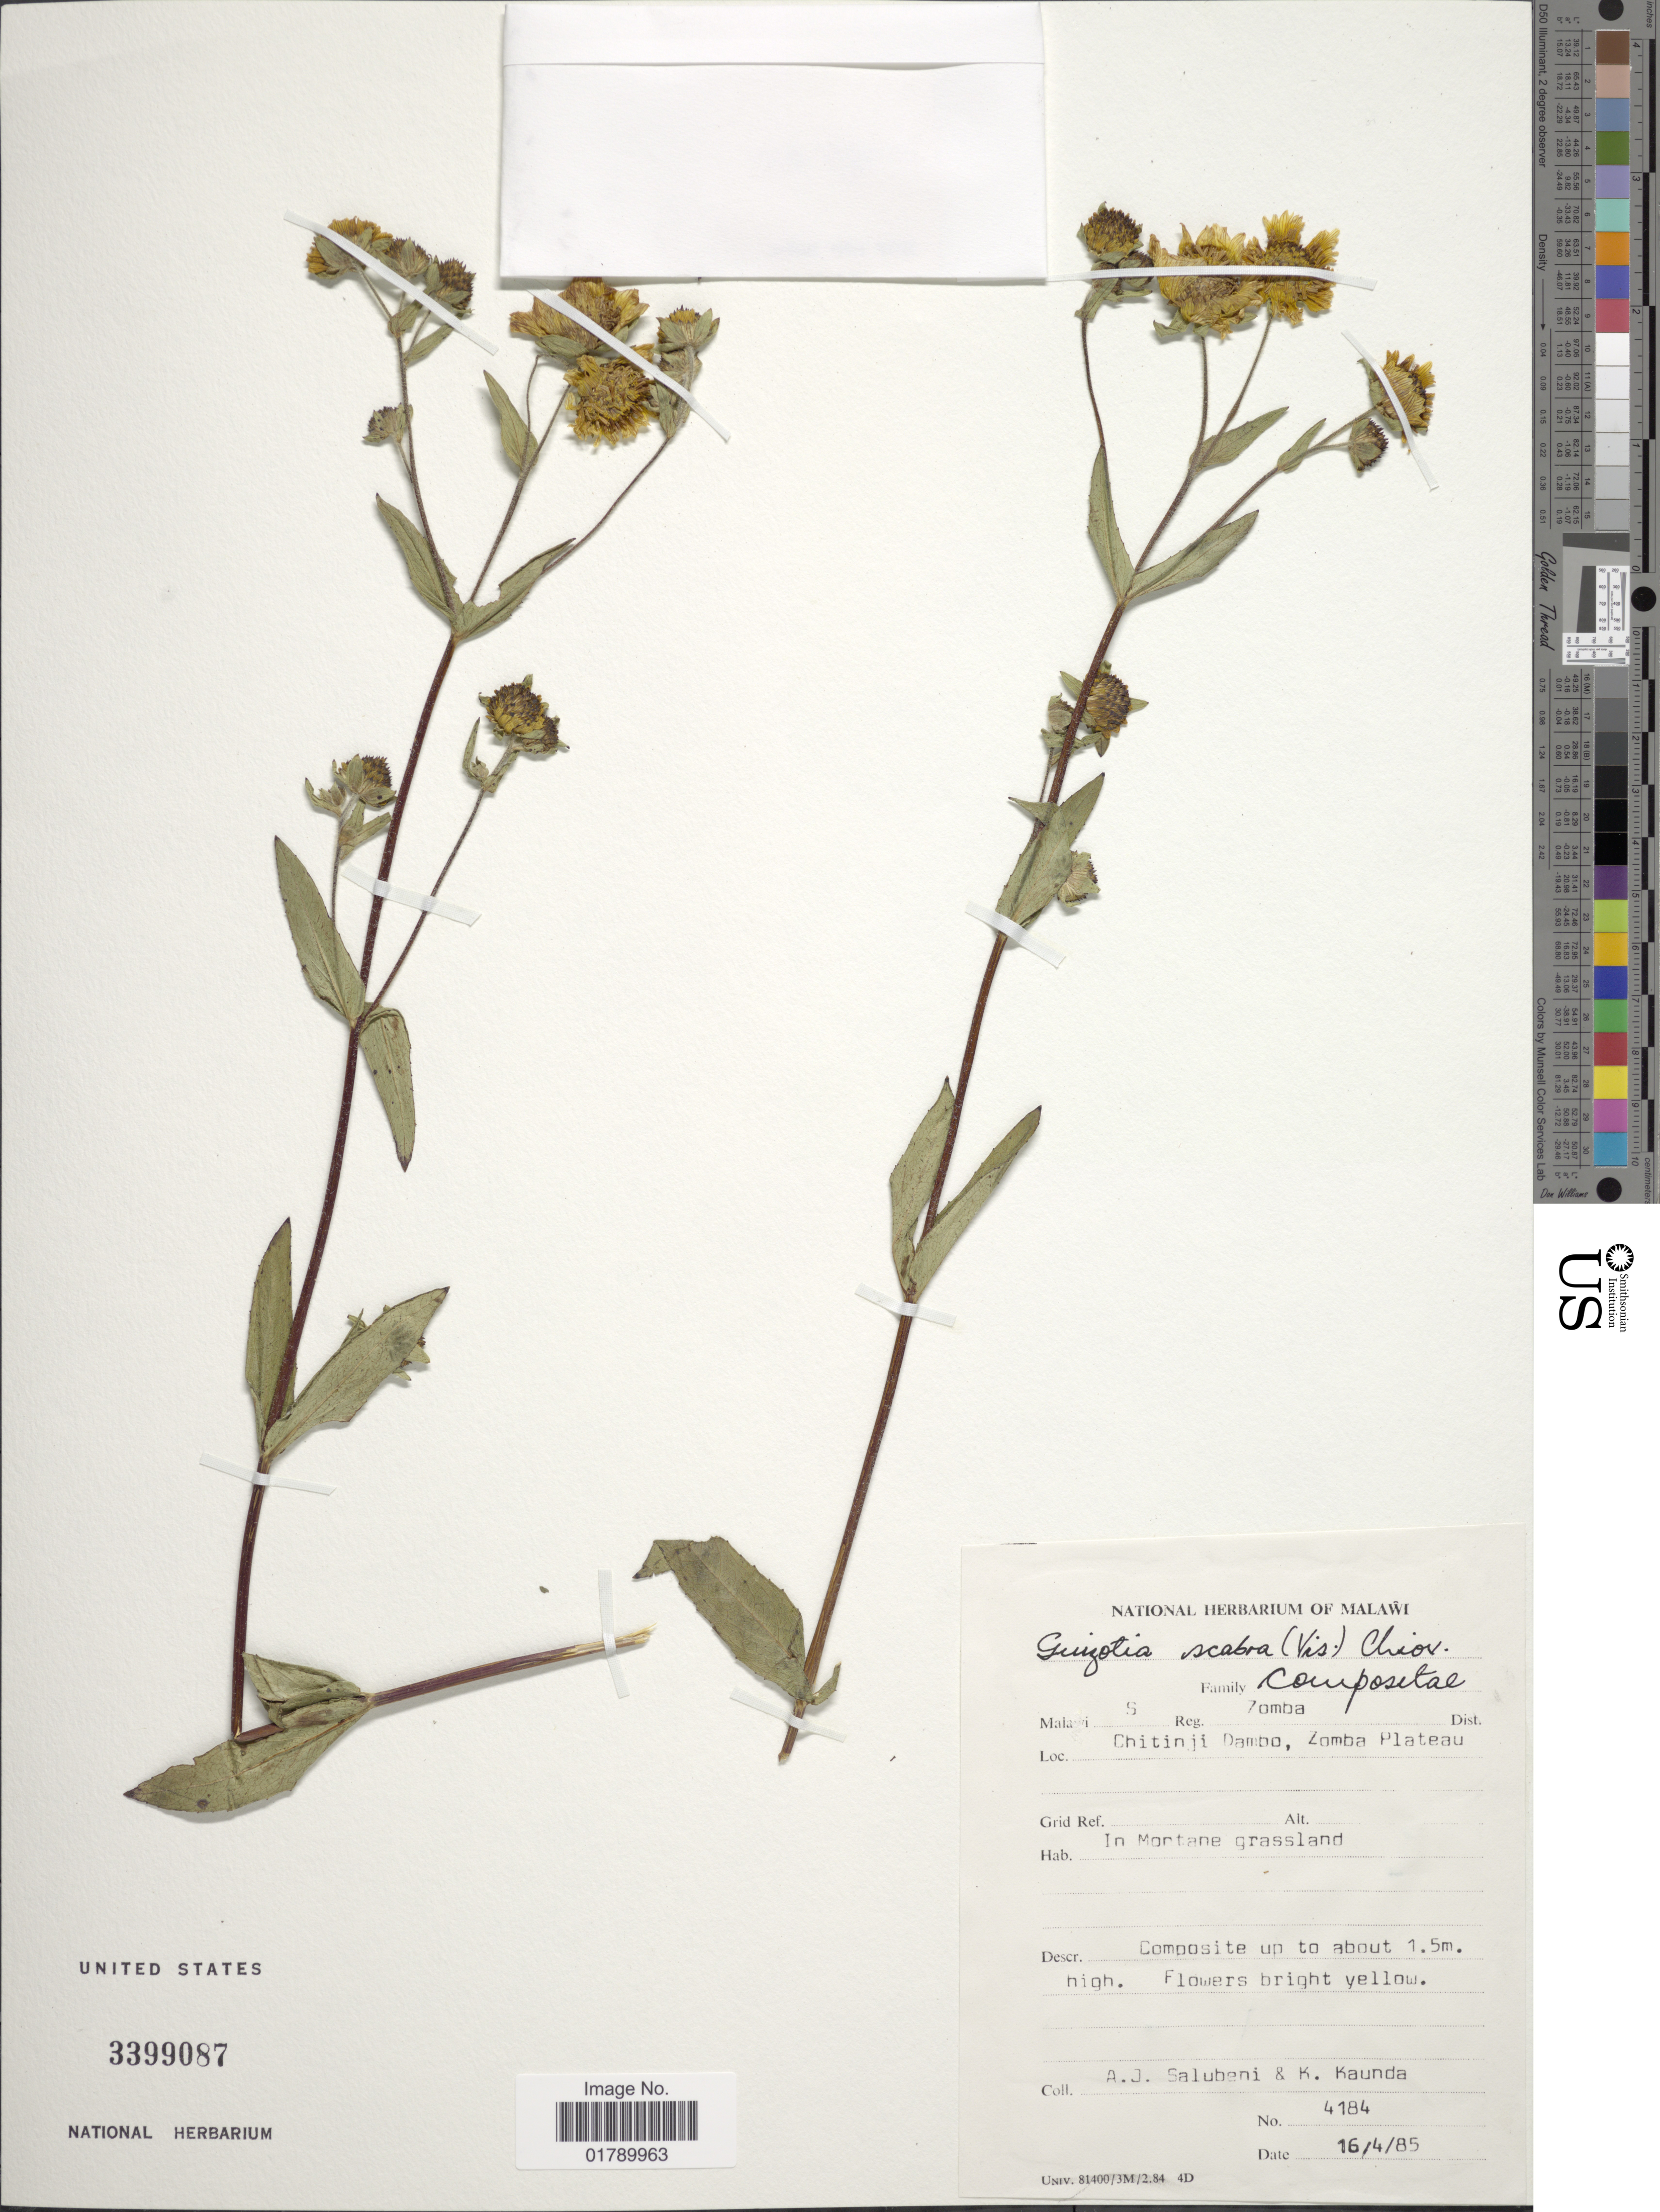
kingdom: Plantae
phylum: Tracheophyta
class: Magnoliopsida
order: Asterales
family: Asteraceae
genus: Bidens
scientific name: Bidens pinnatipartita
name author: (O. Hoffm.) Wild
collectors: A. J. Salubeni & K. Kaunda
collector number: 4184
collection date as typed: Transcribed d/m/y: 16/4/85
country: Malawi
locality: Malawi S Reg. Zomba Dist. Chitinji Dambo, Zomba Plateau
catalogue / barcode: US 3399087